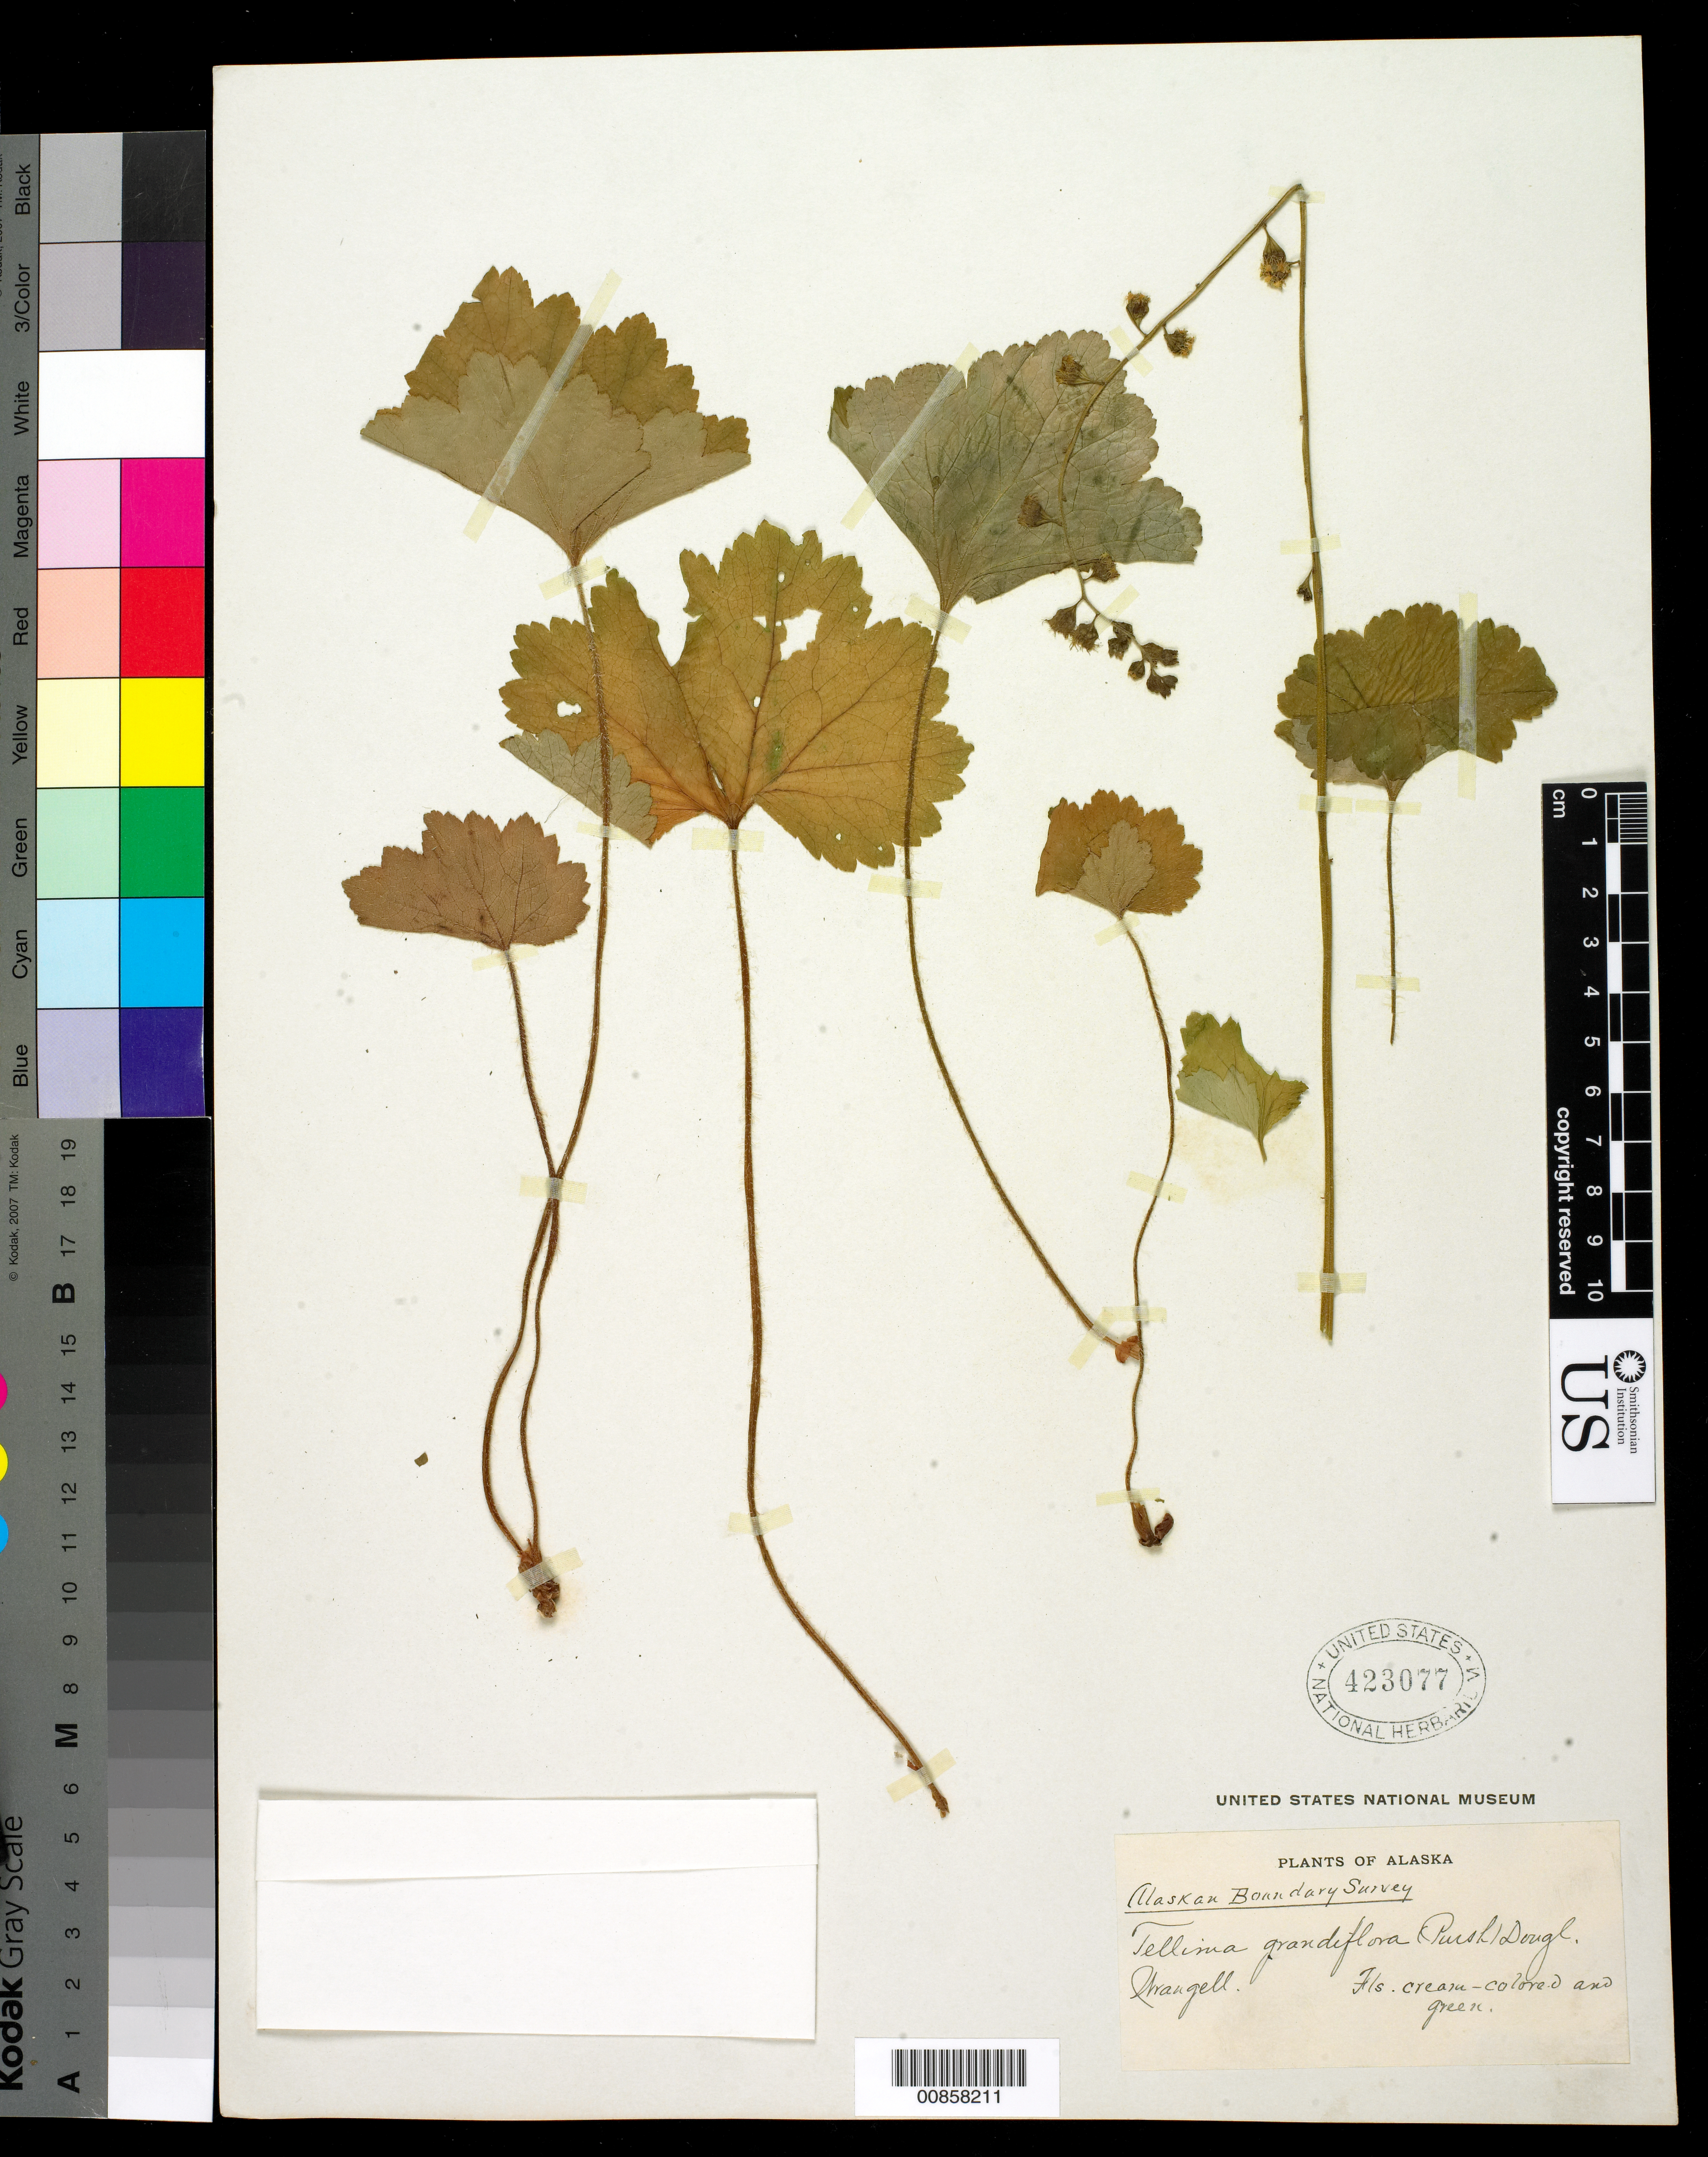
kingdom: Plantae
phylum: Tracheophyta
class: Magnoliopsida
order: Saxifragales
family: Saxifragaceae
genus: Tellima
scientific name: Tellima grandiflora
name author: (Pursh) Douglas ex Lindl.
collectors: F. P. Wrangell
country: United States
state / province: Alaska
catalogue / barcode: US 423077